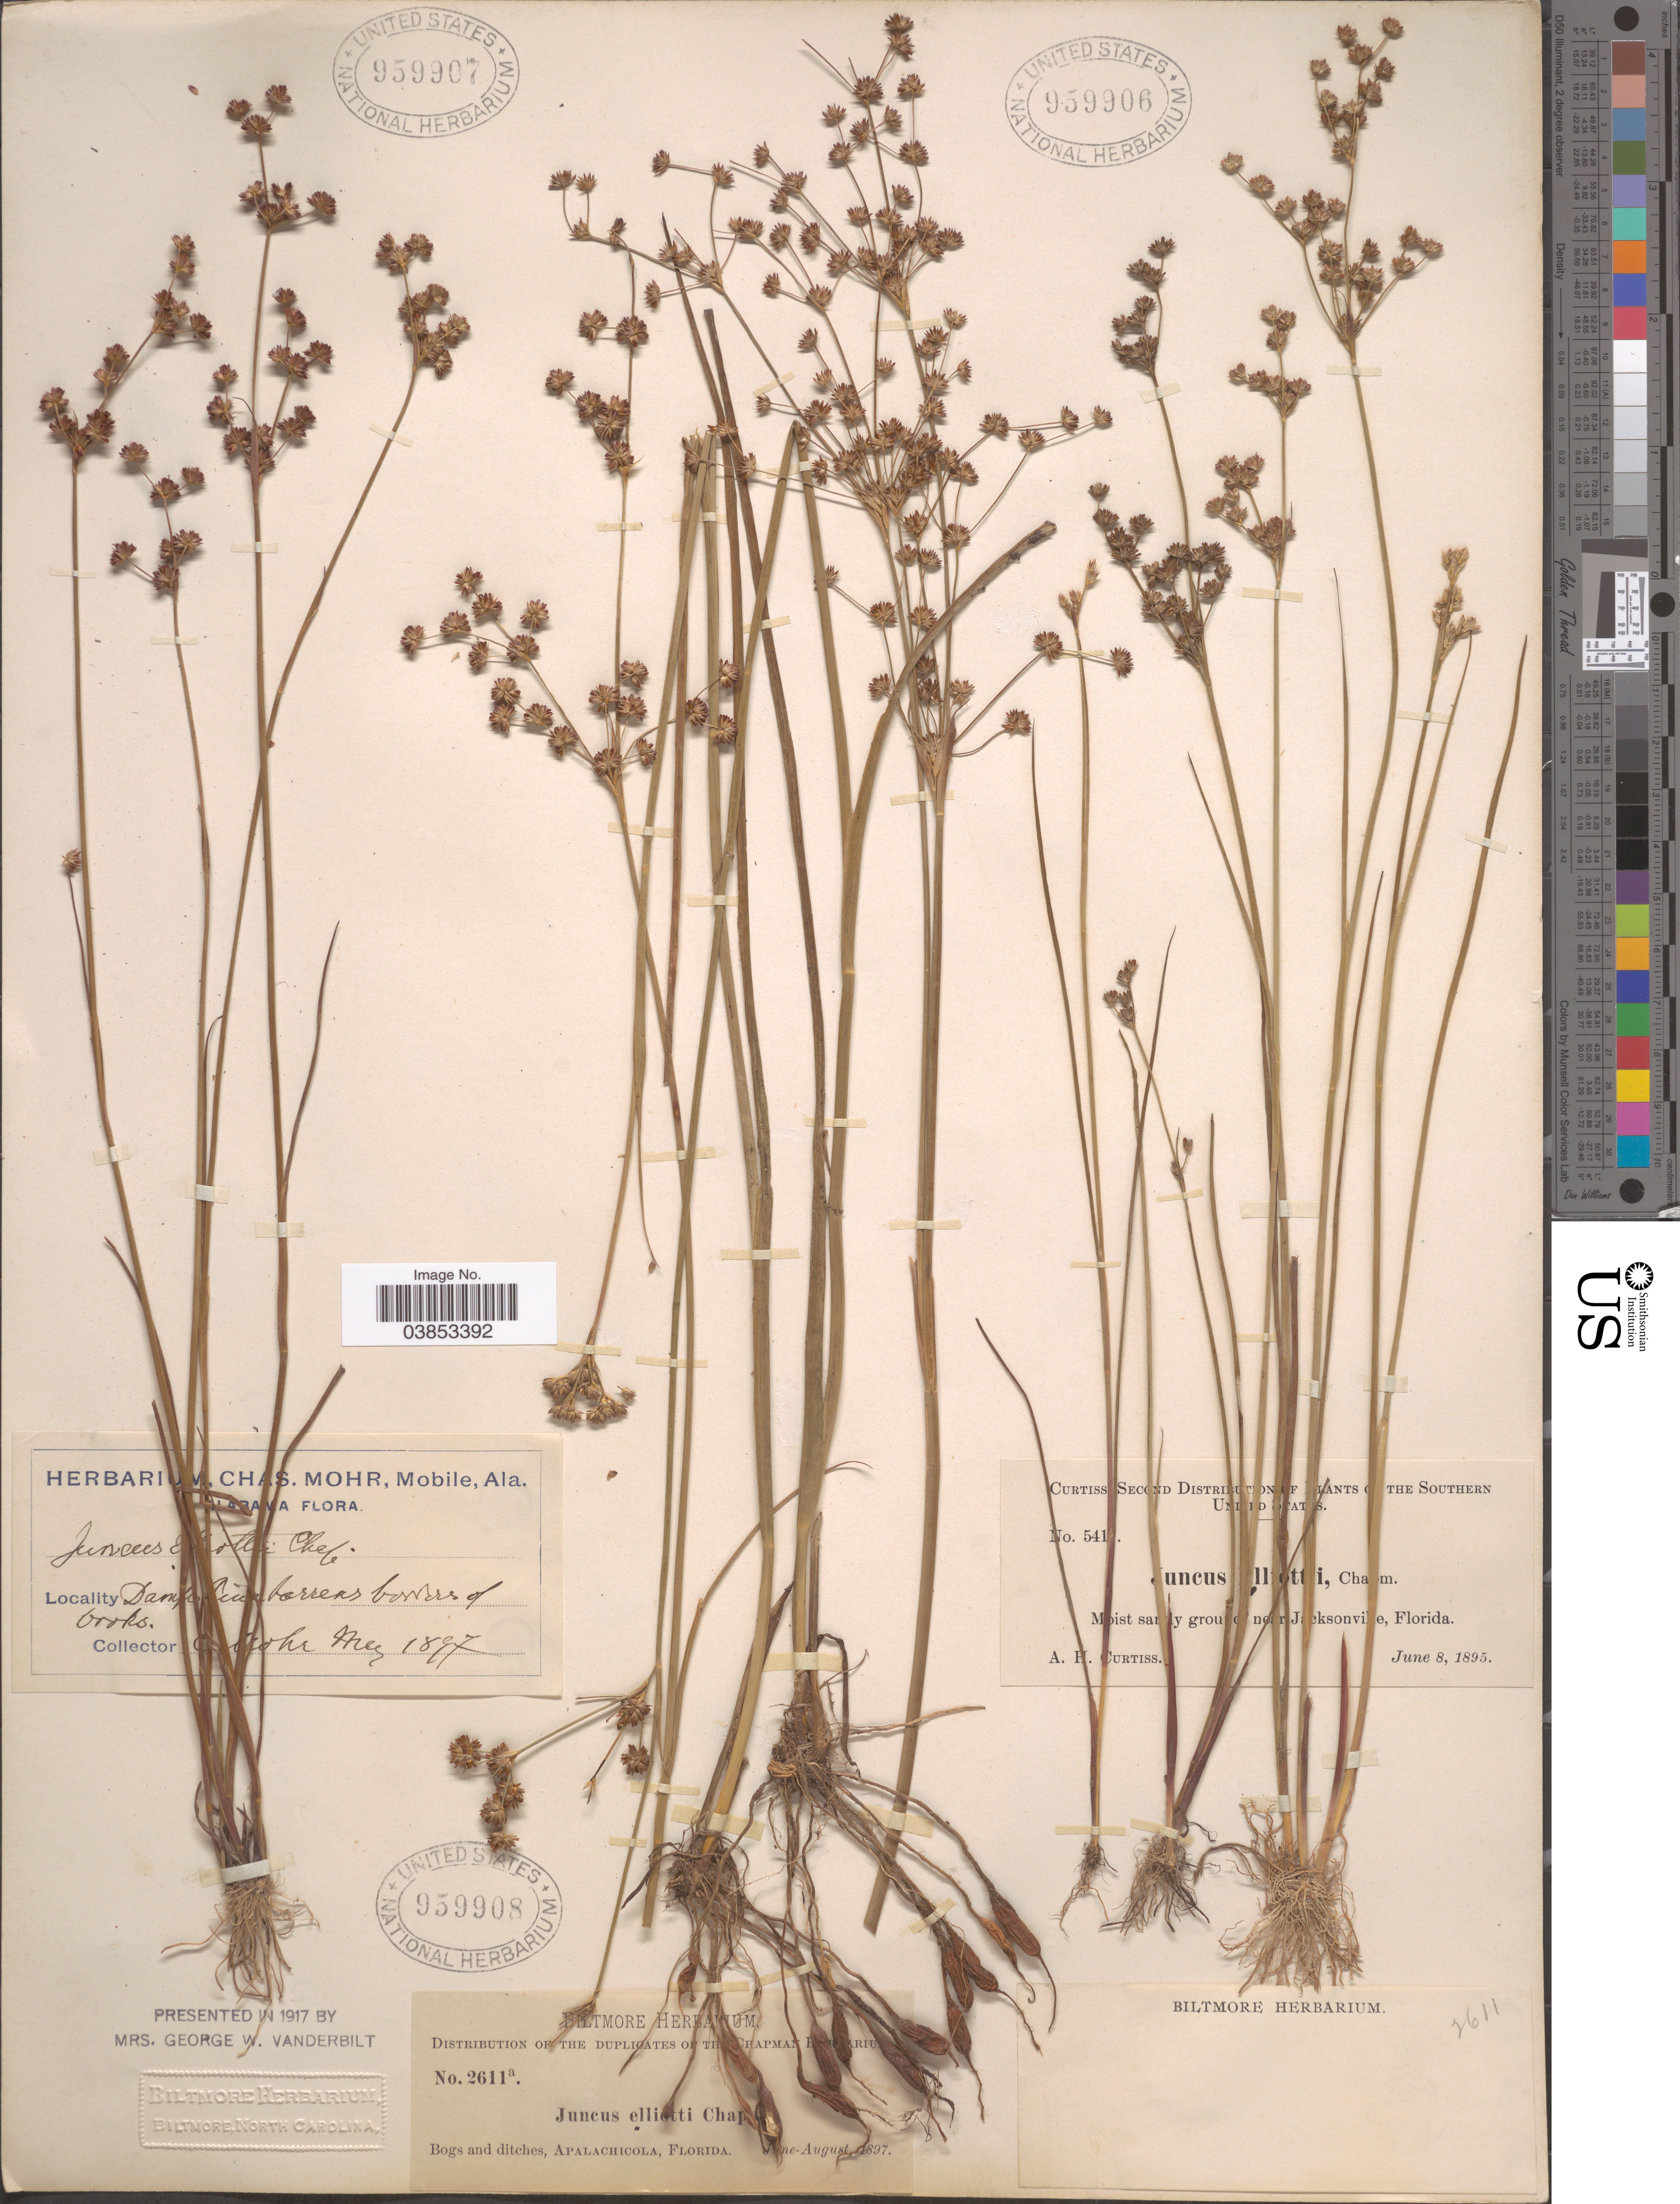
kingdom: Plantae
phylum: Tracheophyta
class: Liliopsida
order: Poales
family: Juncaceae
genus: Juncus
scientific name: Juncus elliottii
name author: Chapm.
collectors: ex herb. Biltmore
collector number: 2611a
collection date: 1897-06/1897-08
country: United States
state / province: Florida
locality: Apalachicola.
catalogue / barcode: US 959908-3